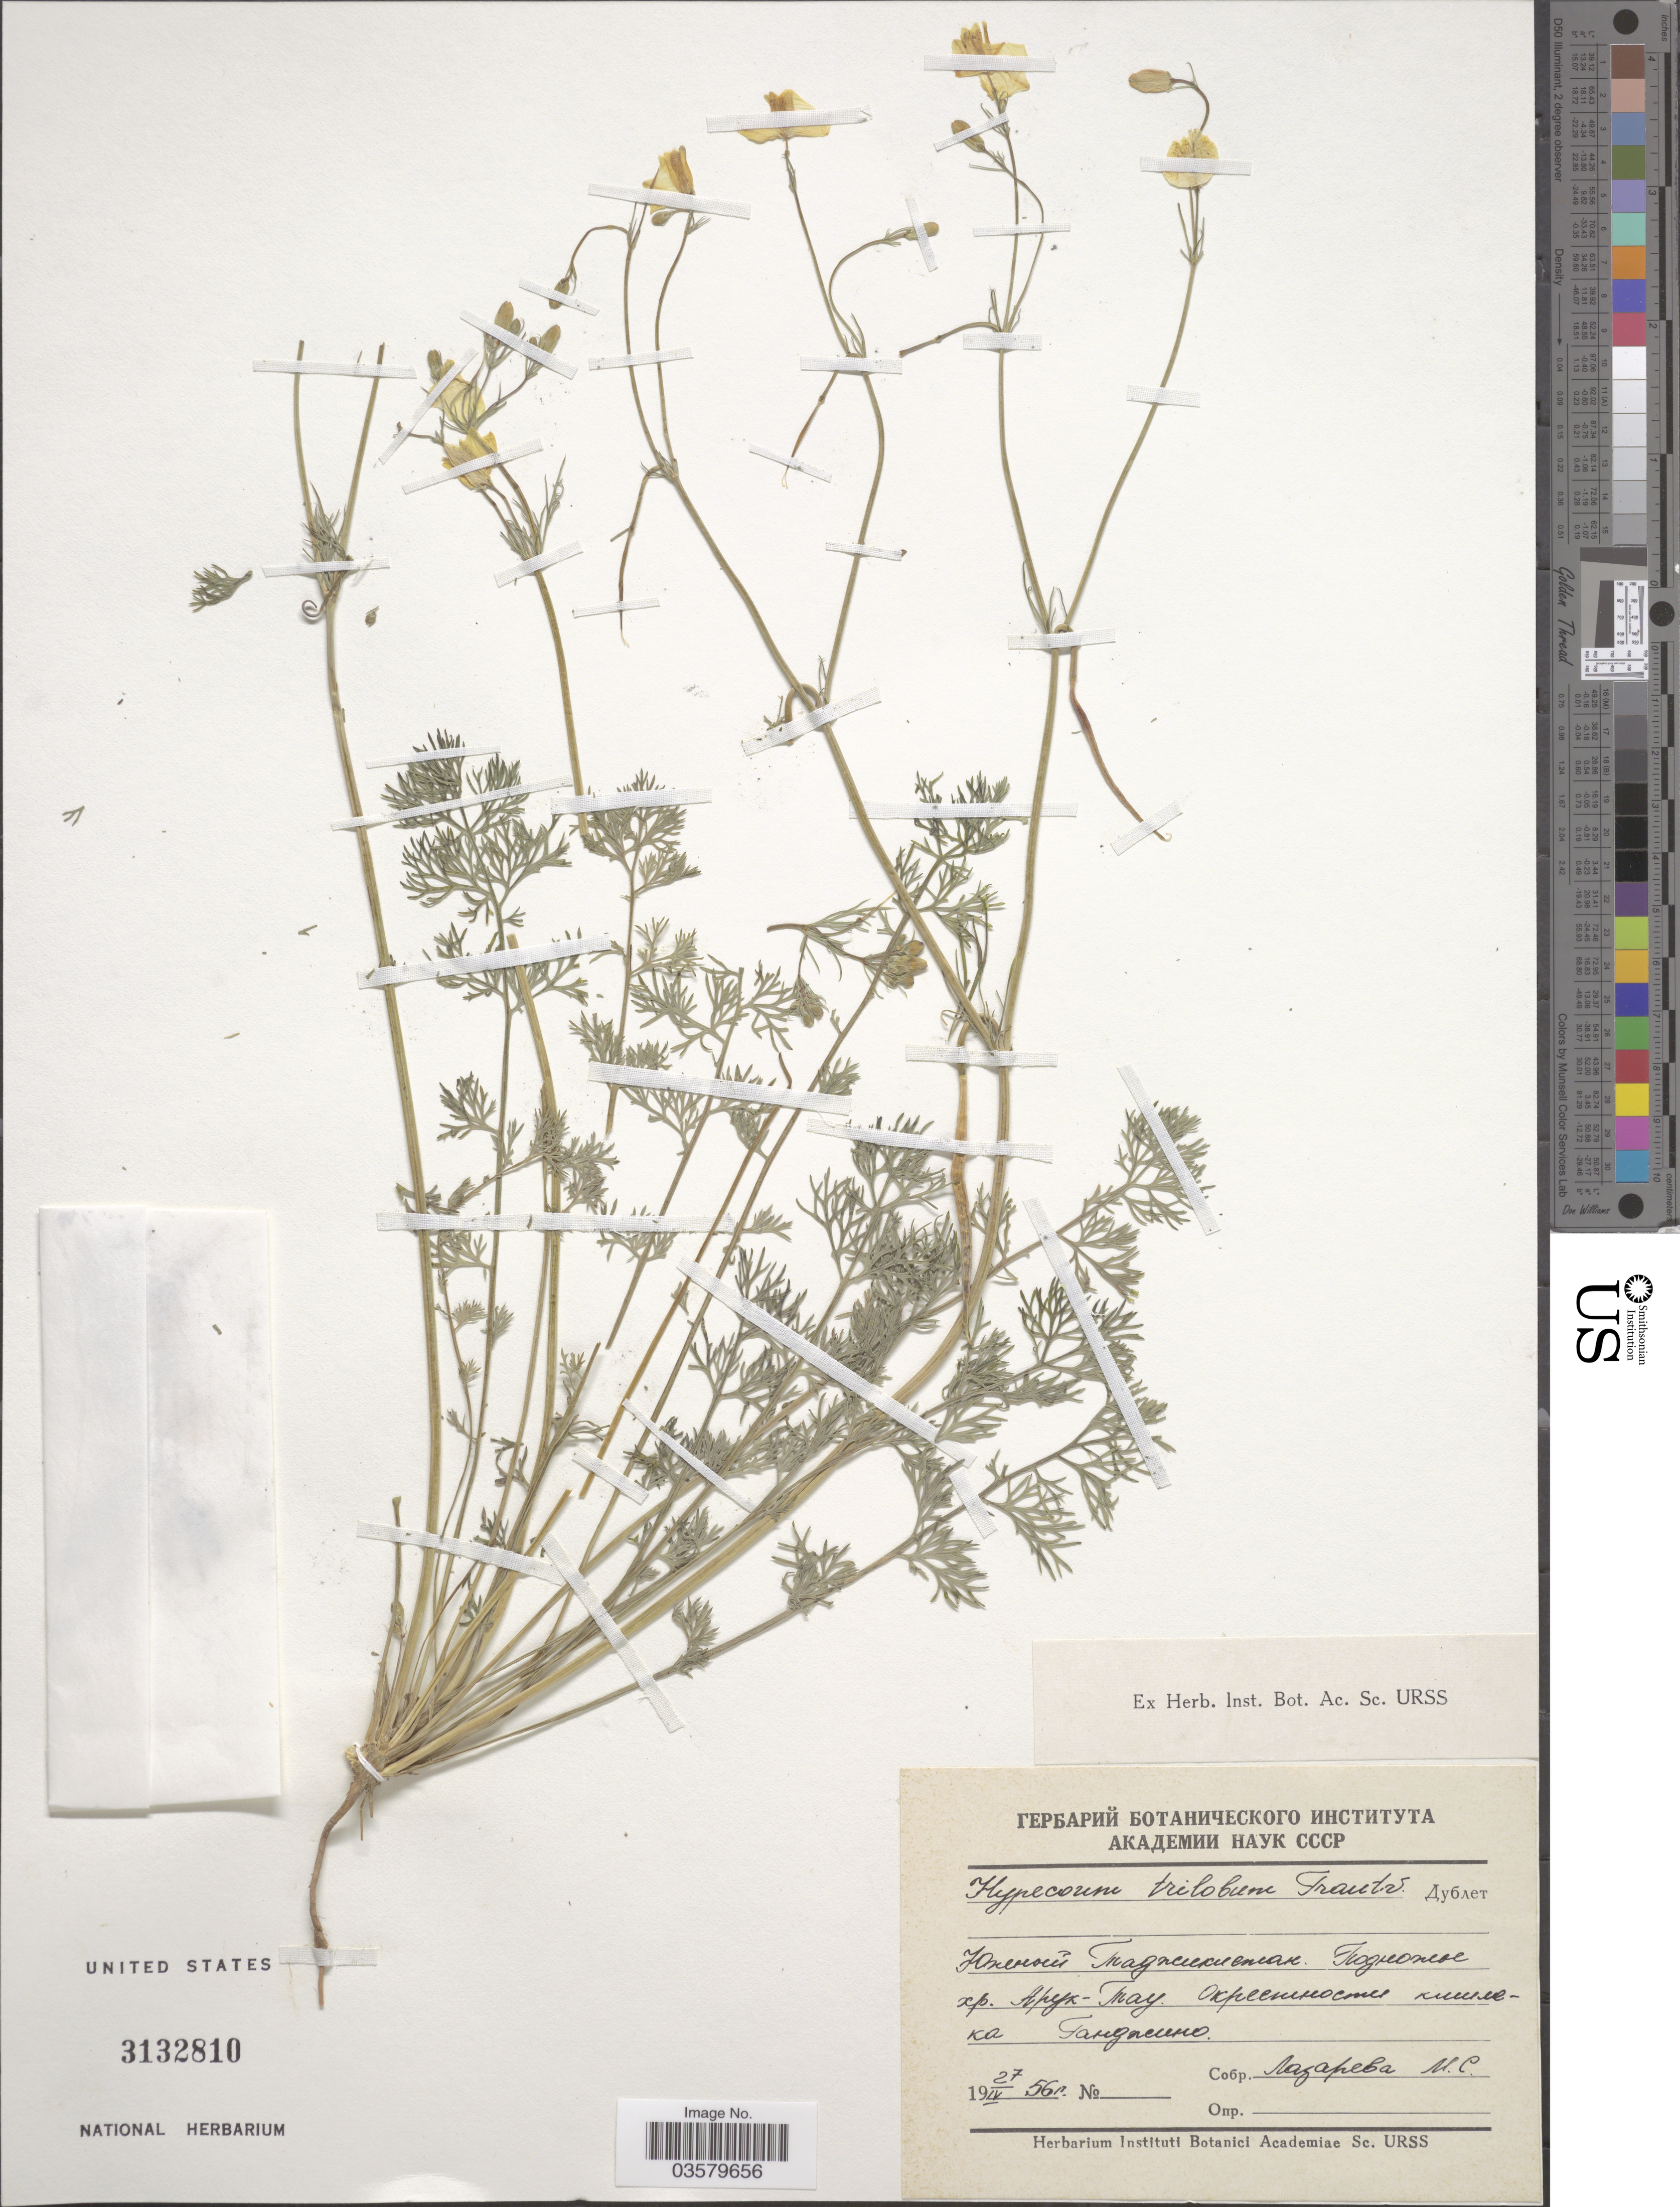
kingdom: Plantae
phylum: Tracheophyta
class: Magnoliopsida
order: Ranunculales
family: Papaveraceae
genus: Hypecoum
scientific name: Hypecoum trilobum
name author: Trautv.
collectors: M. Lazareva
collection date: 1956-04-27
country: Tajikistan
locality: Qataruktoy Mts, vicinity of village Gandzhino.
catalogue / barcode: US 3132810